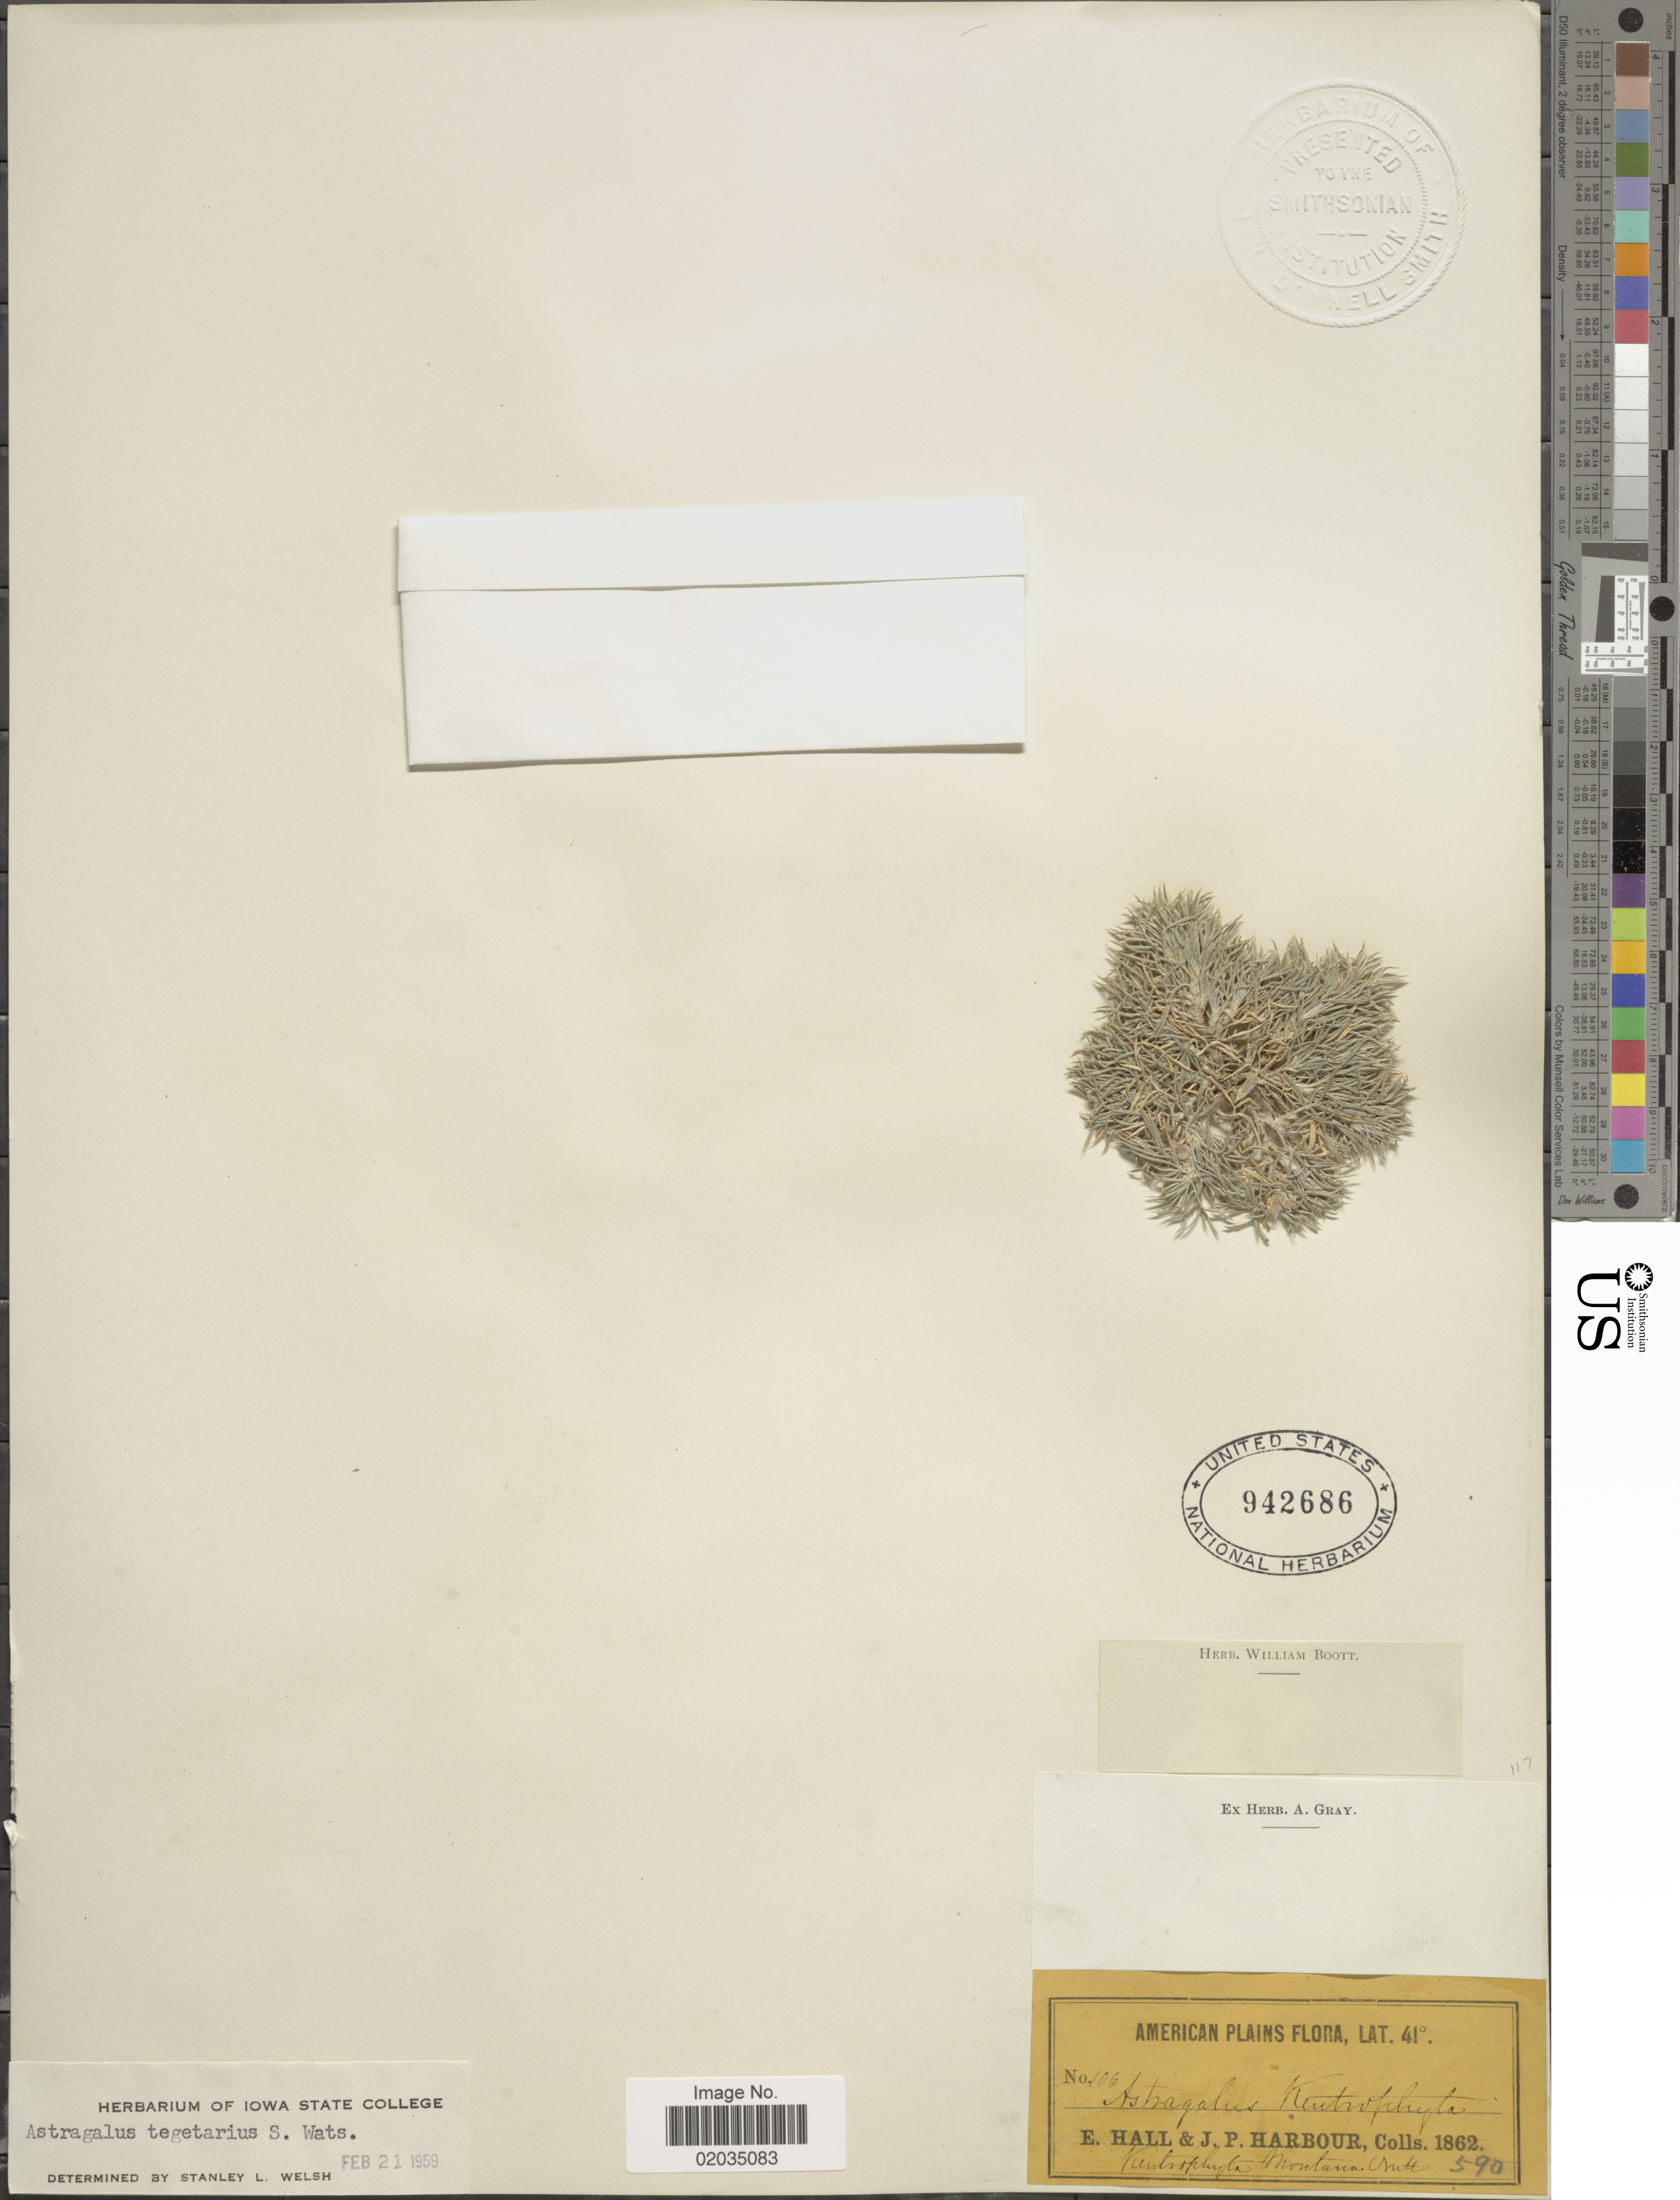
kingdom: Plantae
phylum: Tracheophyta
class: Magnoliopsida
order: Fabales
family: Fabaceae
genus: Astragalus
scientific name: Astragalus tegetarius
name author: S. Watson in C. King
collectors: E. Hall & J. Harbour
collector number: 106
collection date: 1862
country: United States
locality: American Plains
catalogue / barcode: US 942686